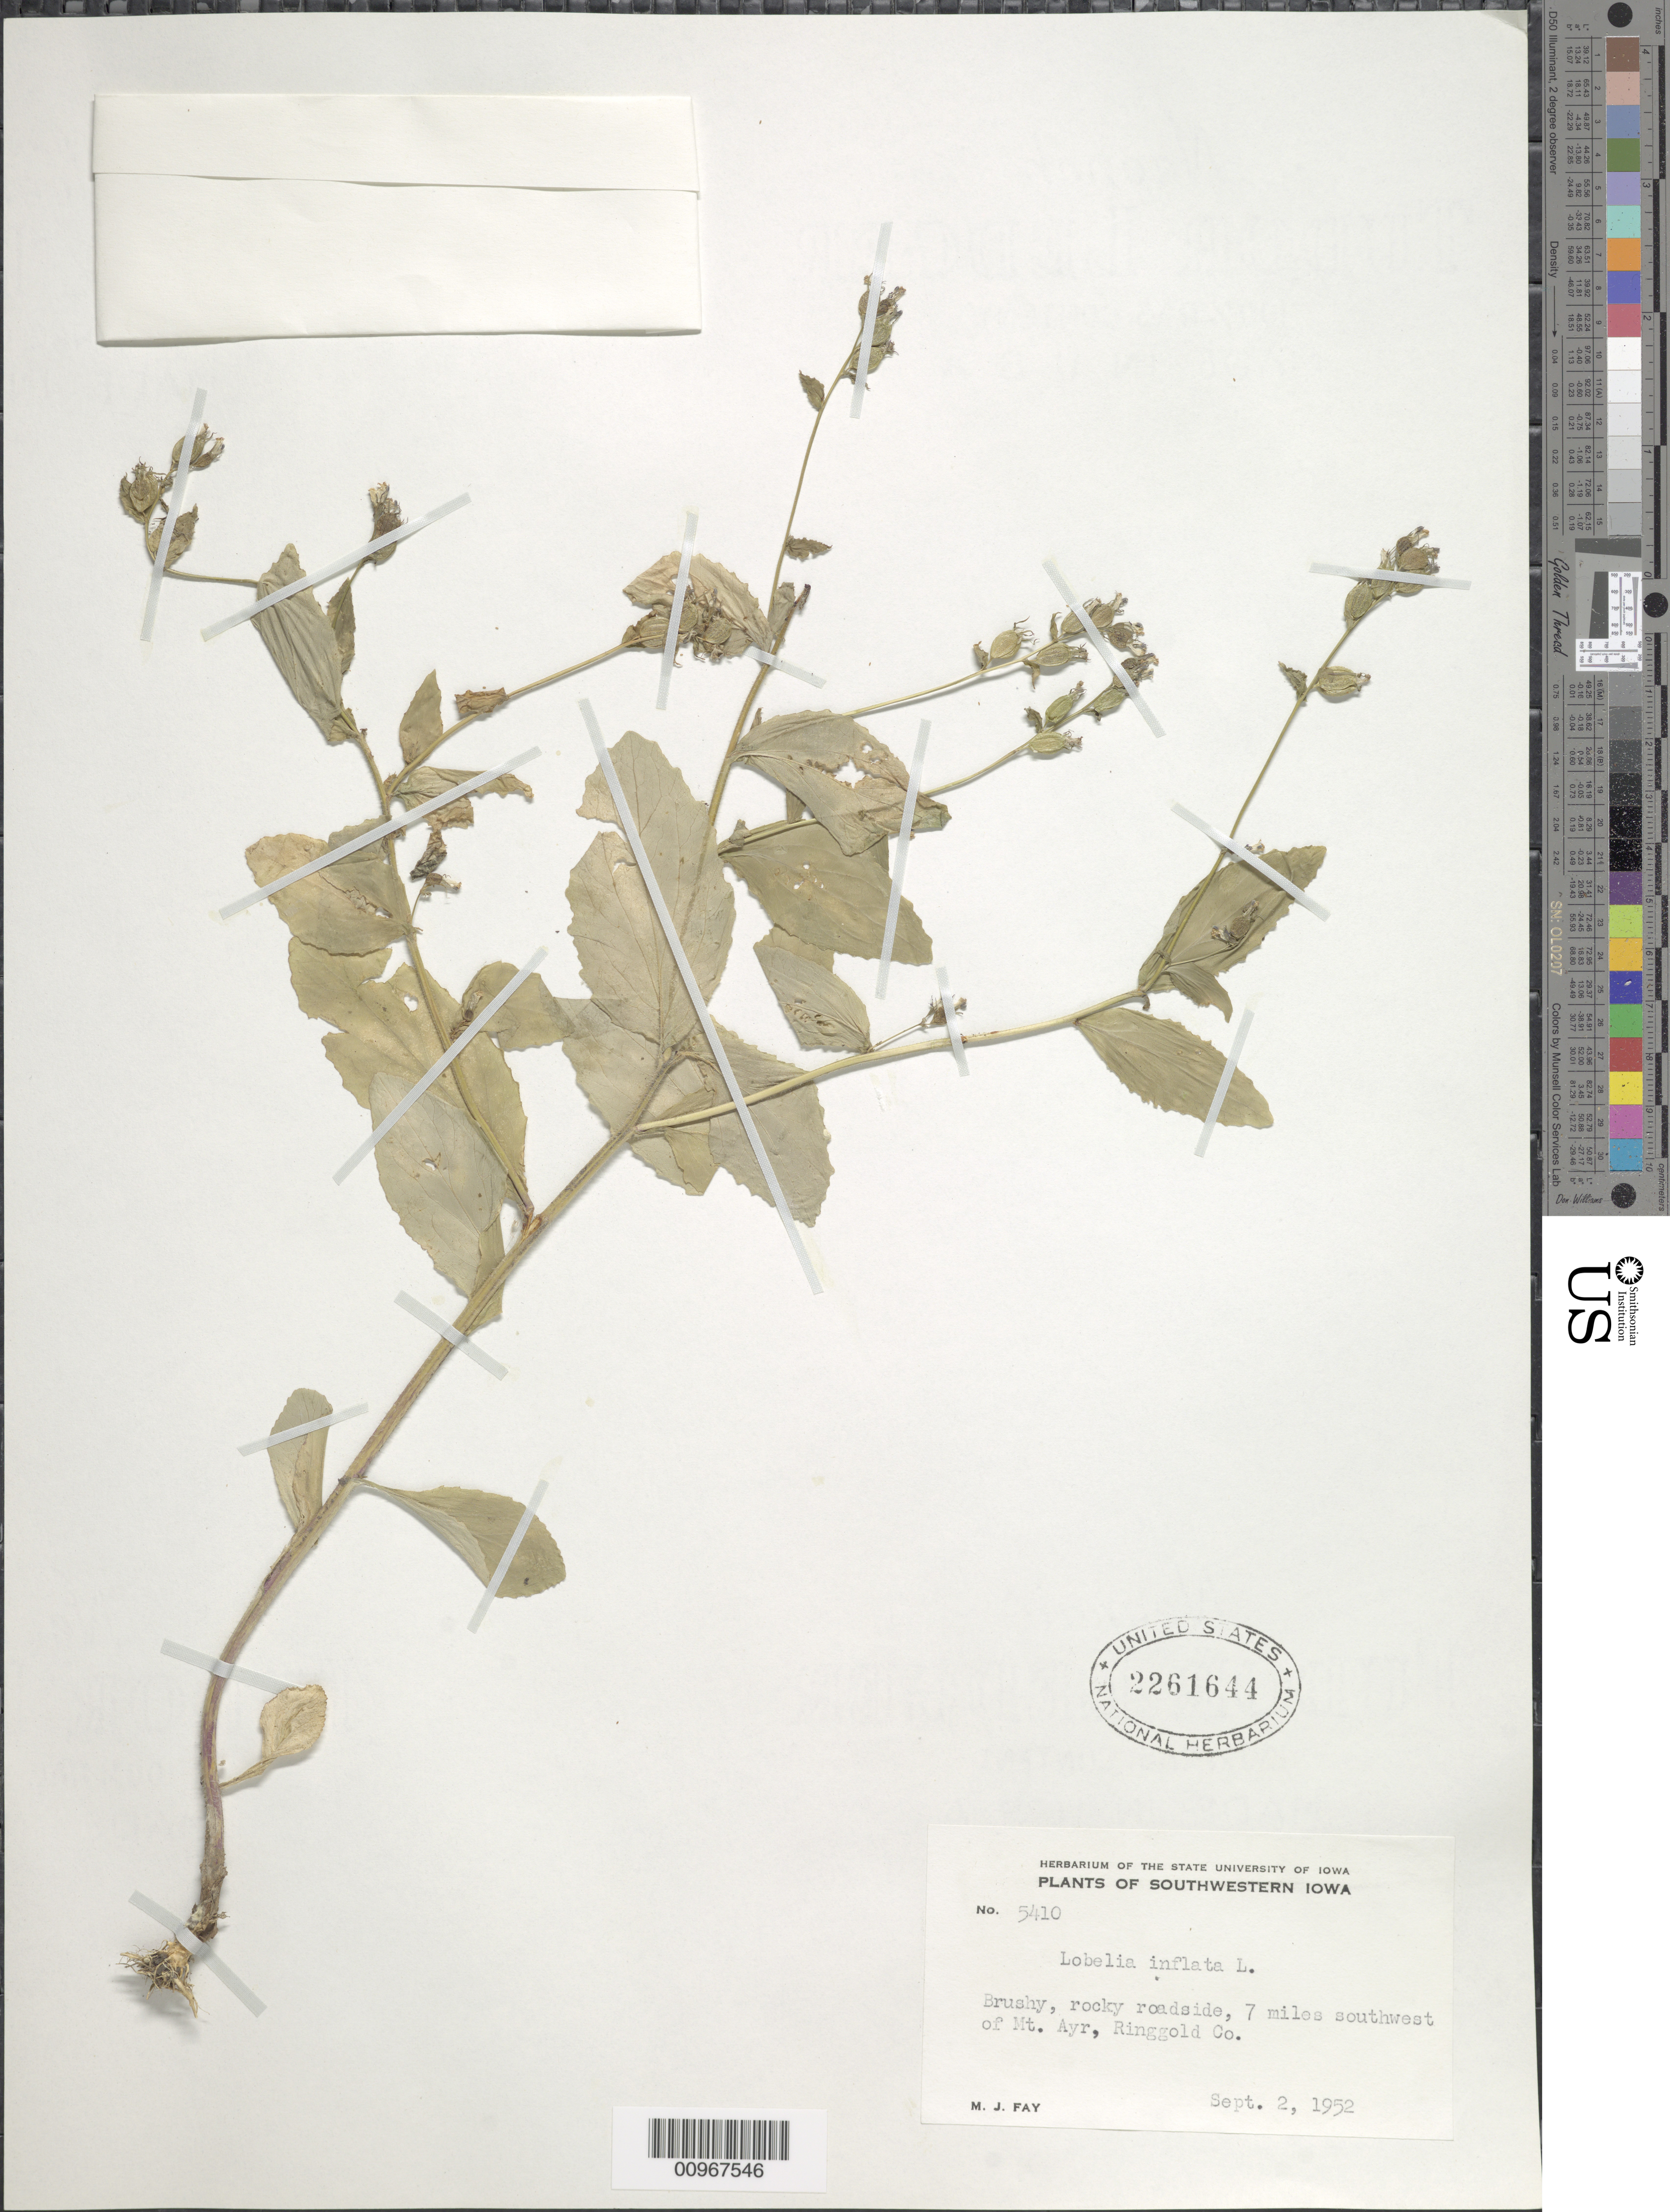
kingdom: Plantae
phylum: Tracheophyta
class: Magnoliopsida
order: Asterales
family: Campanulaceae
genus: Lobelia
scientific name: Lobelia inflata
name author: L.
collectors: M. Fay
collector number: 5410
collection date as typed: Sept. 2, 1952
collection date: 1952-09-02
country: United States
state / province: Iowa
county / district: Ringgold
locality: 7 miles southwest of Mt. Ayr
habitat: brushy rocky roadside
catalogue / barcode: US 2261644